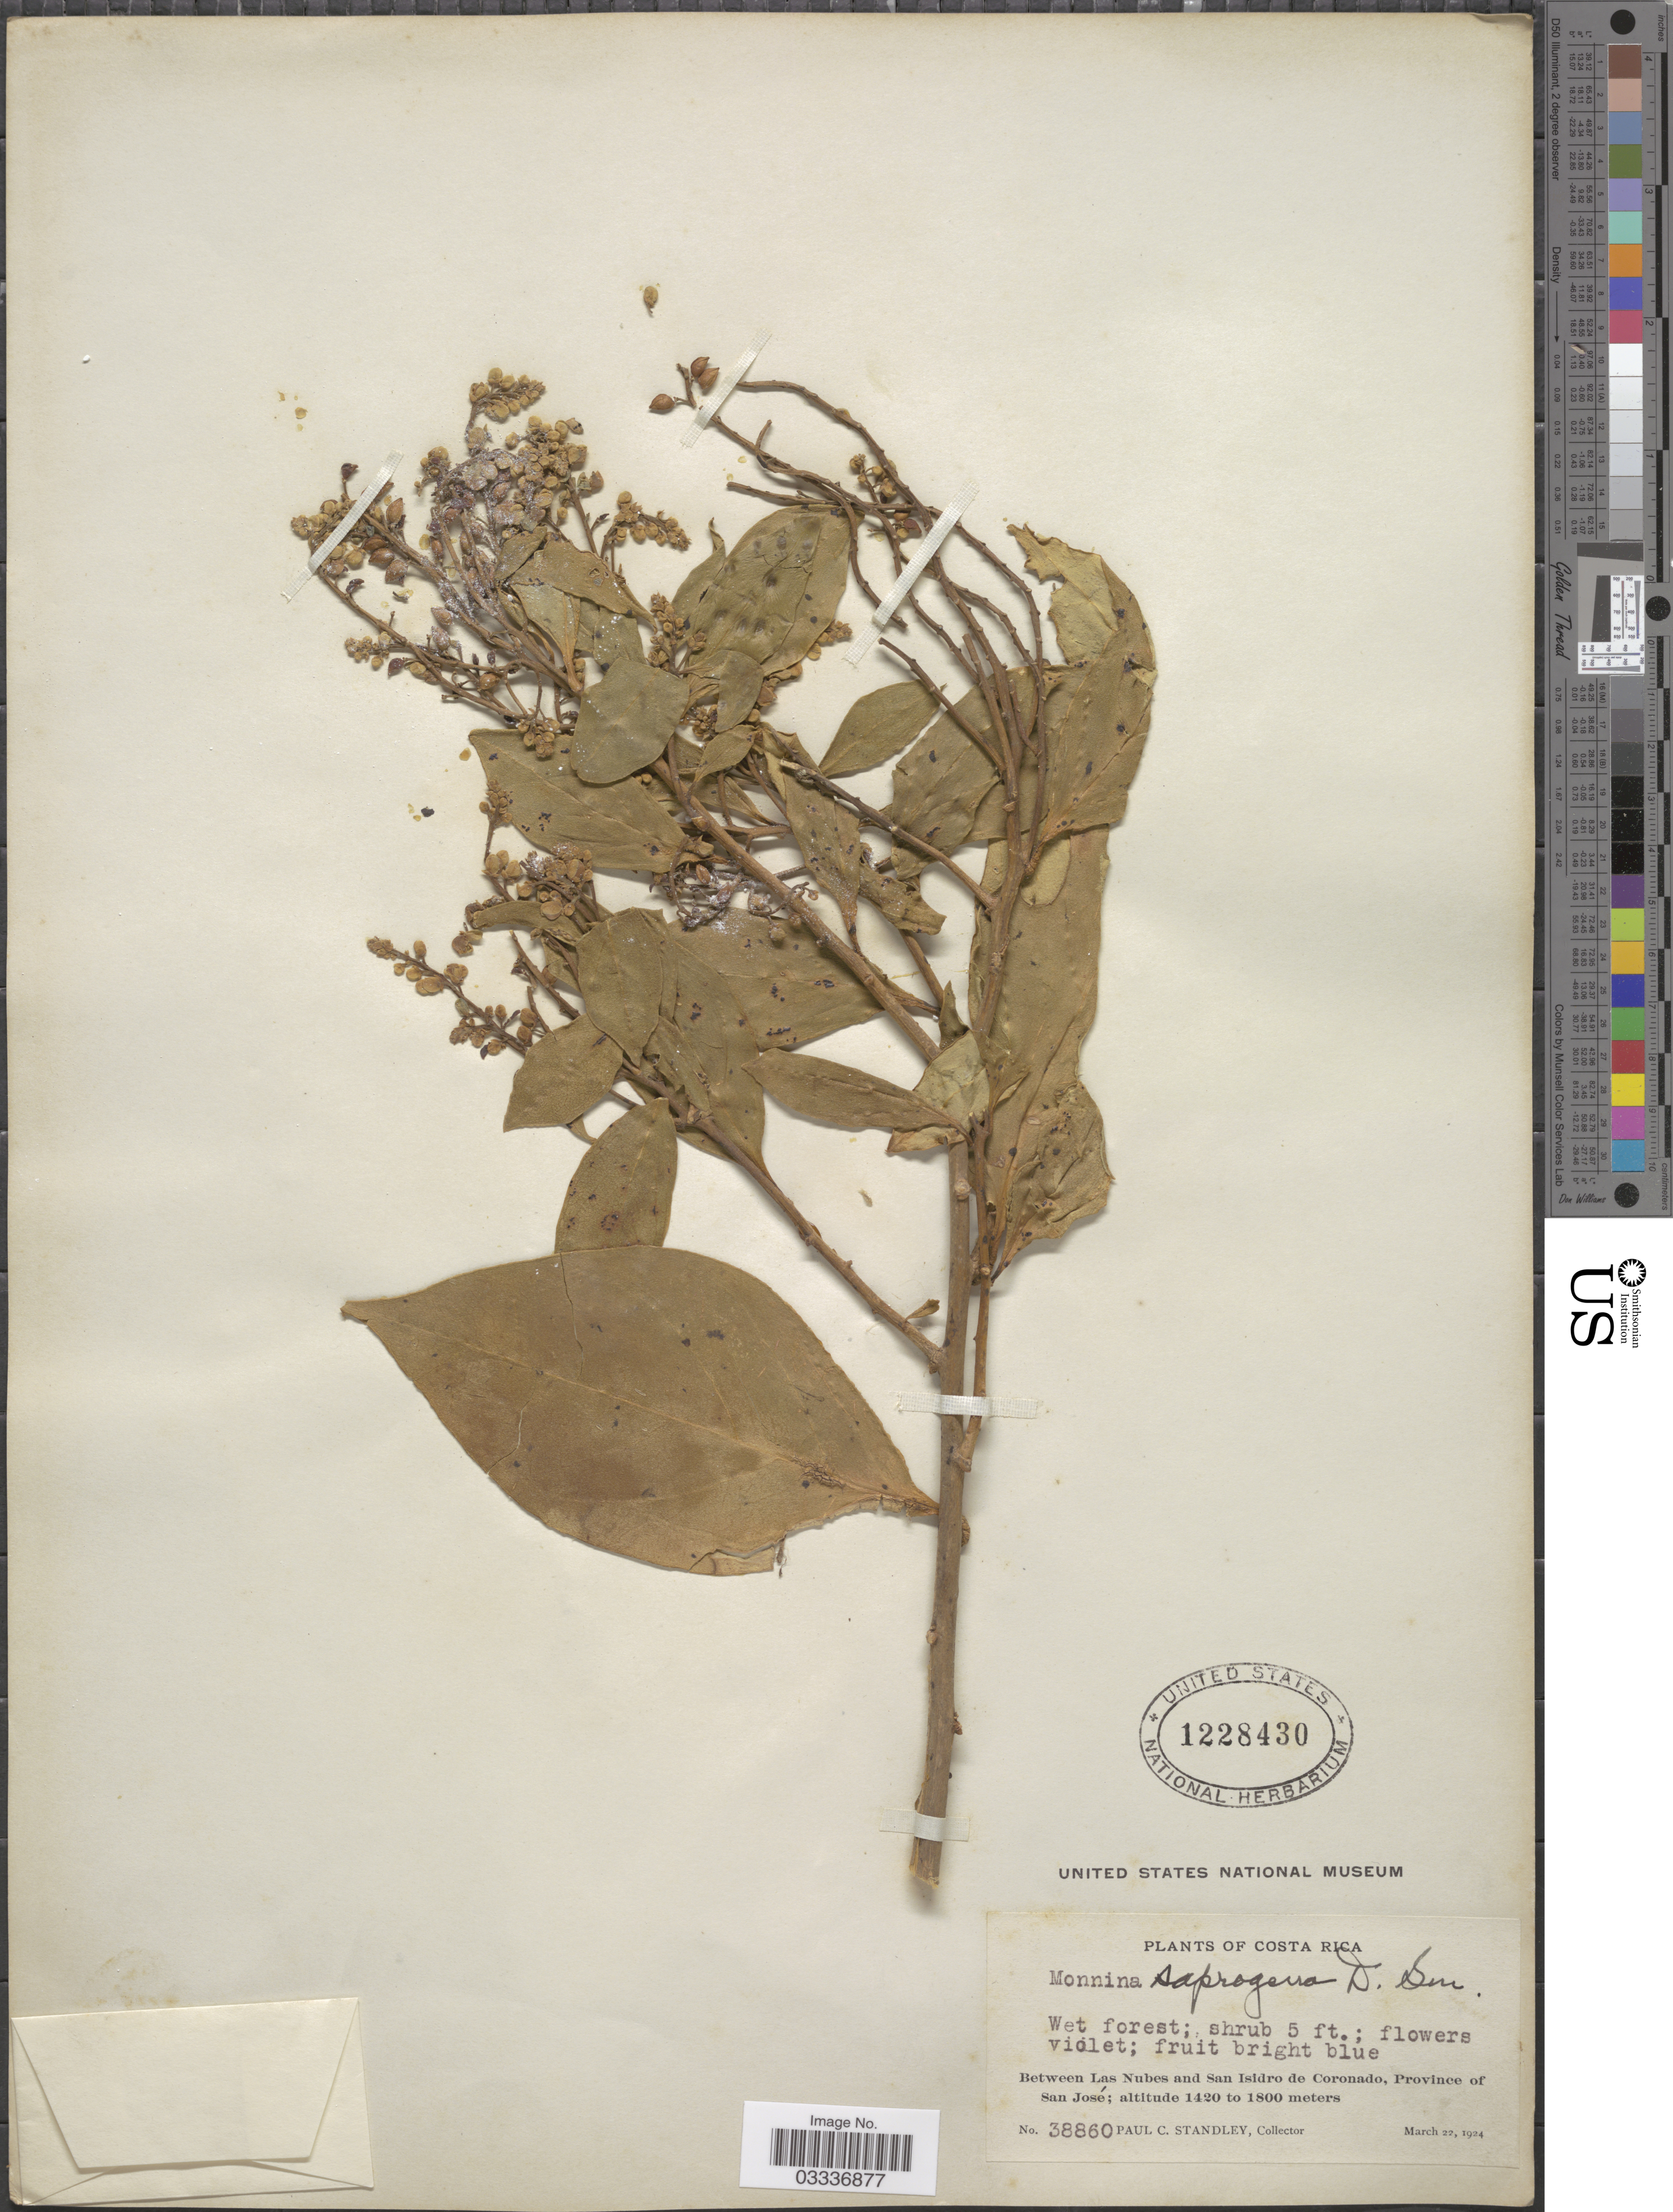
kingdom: Plantae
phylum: Tracheophyta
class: Magnoliopsida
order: Fabales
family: Polygalaceae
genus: Monnina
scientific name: Monnina saprogena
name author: Donn. Sm.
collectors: P. C. Standley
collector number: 38860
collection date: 1924-03-22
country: Costa Rica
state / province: San José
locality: Between Las Nubes and San Isidro de Coronado.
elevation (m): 1420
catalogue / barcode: US 1228430